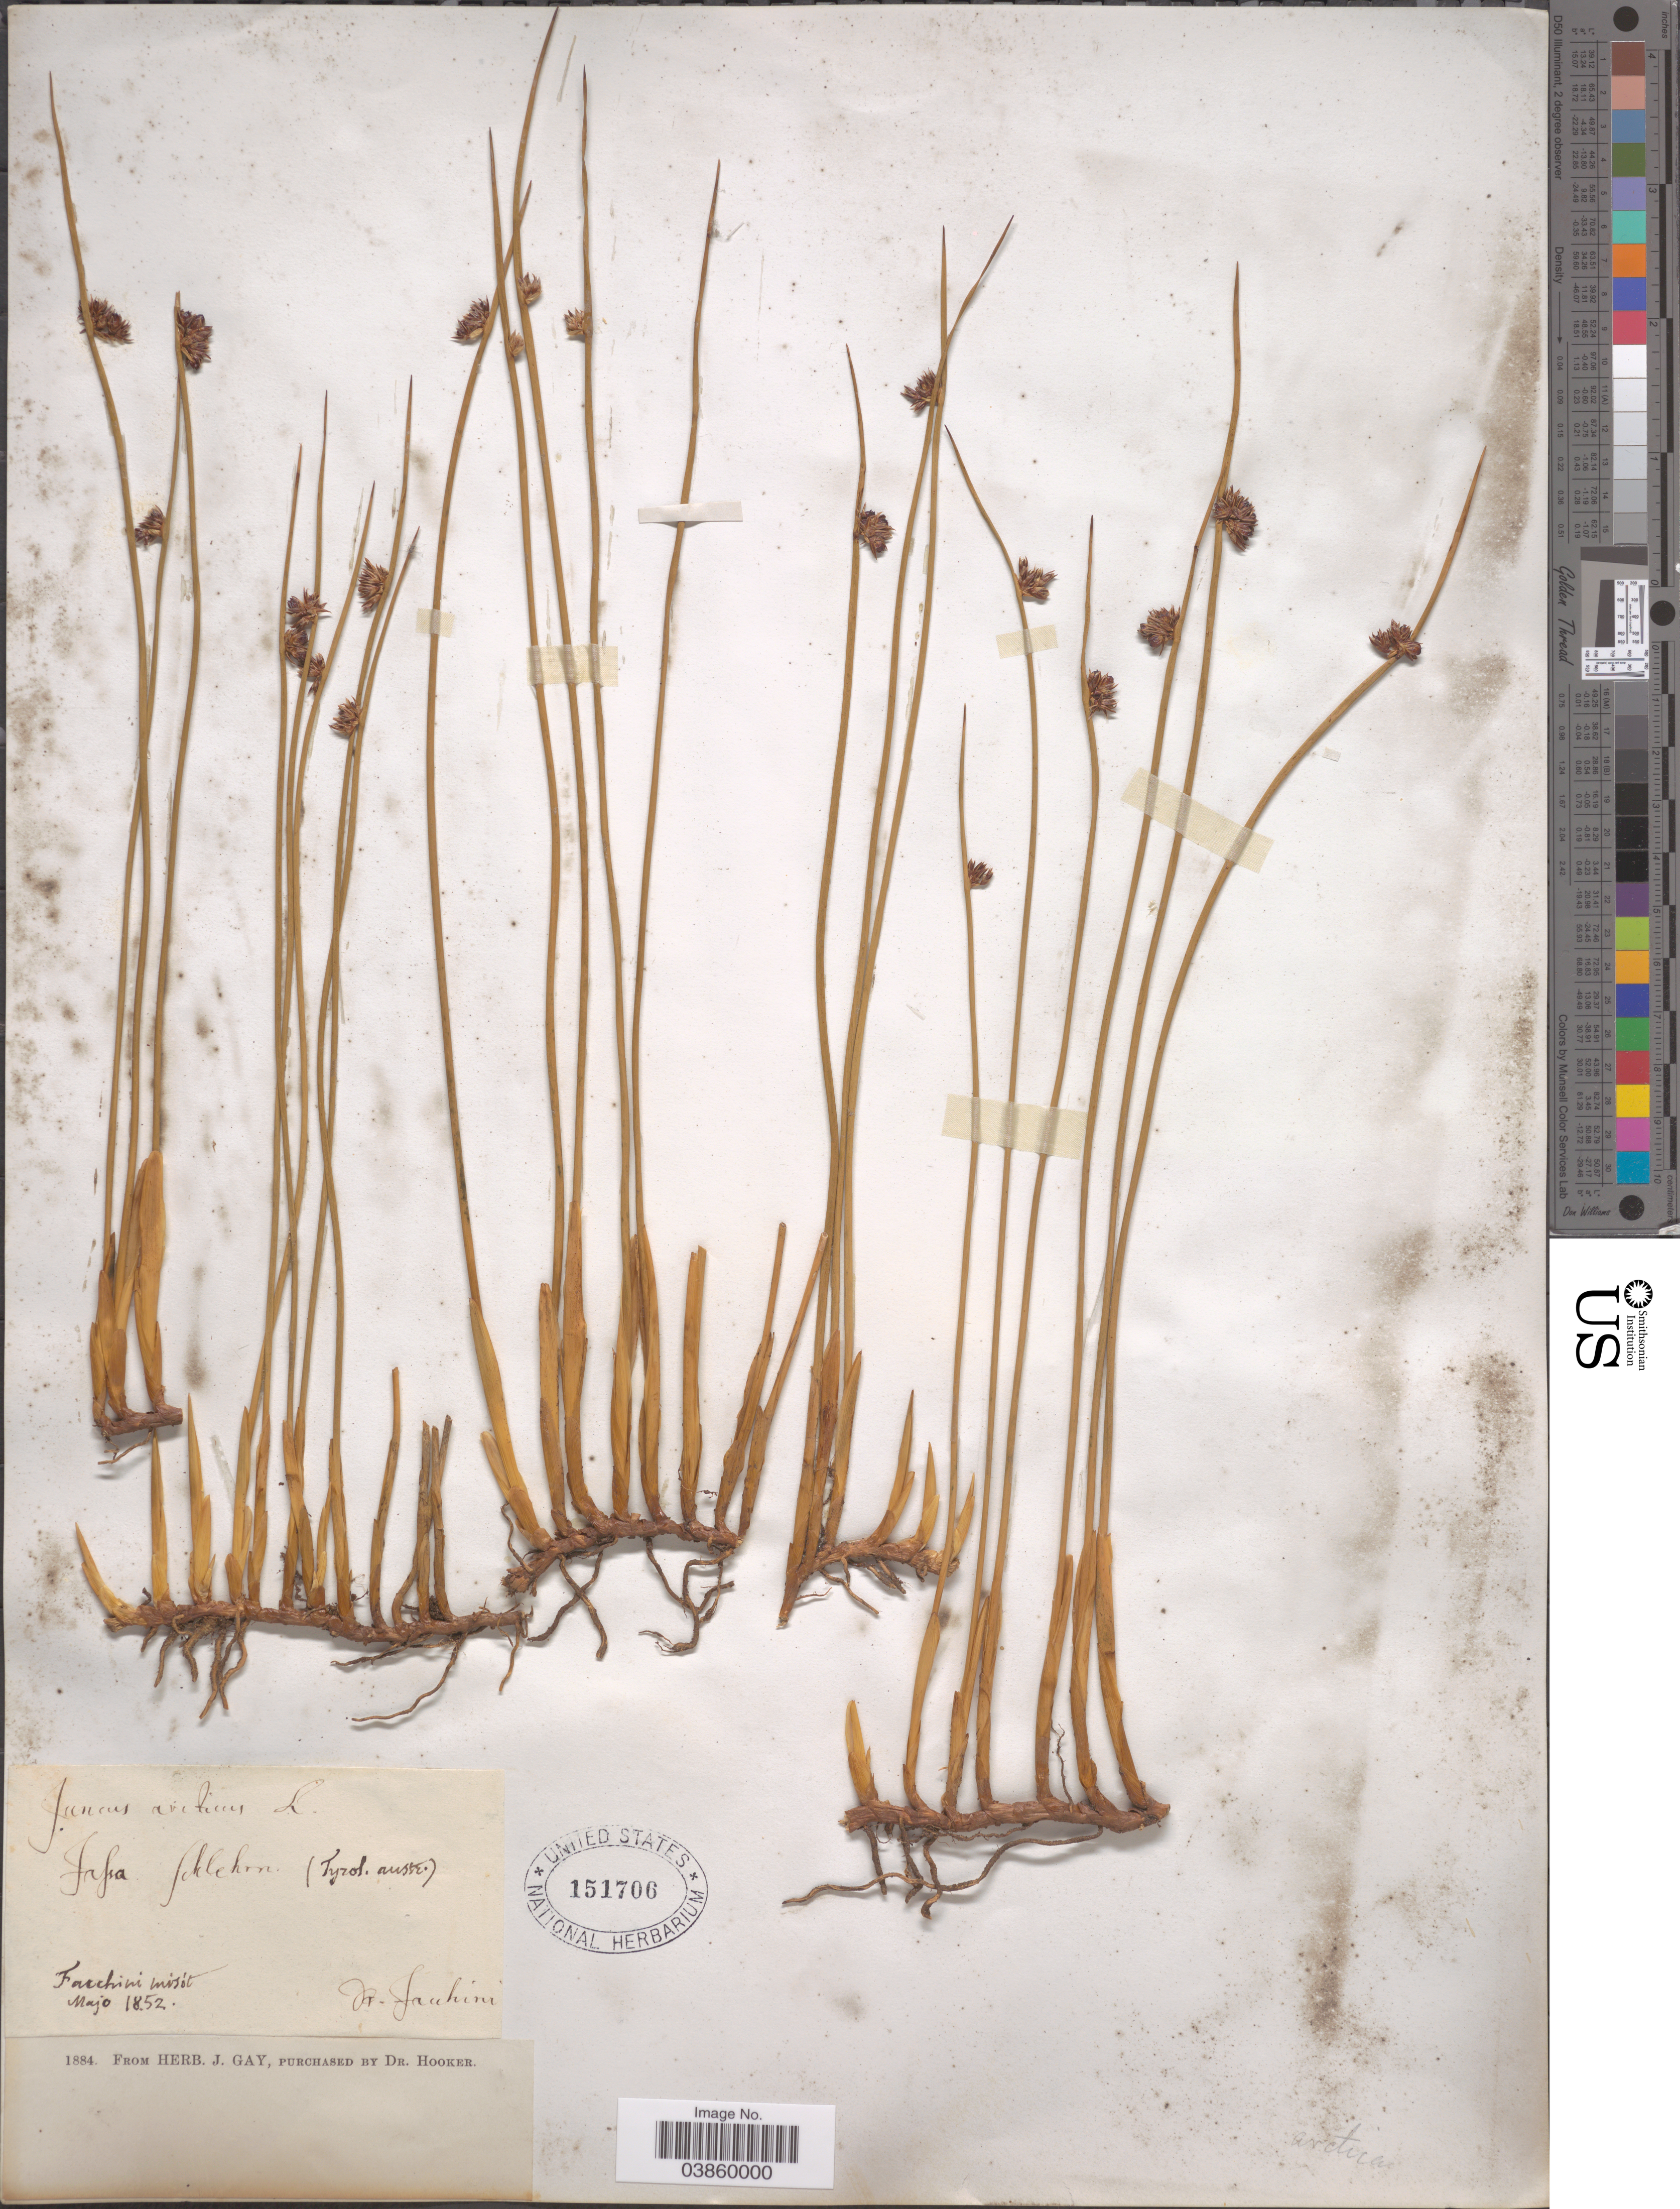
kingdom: Plantae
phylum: Tracheophyta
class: Liliopsida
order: Poales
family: Juncaceae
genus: Juncus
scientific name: Juncus arcticus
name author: Willd.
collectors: Facchini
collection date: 1884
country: Austria / Italy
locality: Frfsa [interpreted] Schlehrn (Tyrol. austr.).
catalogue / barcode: US 151706